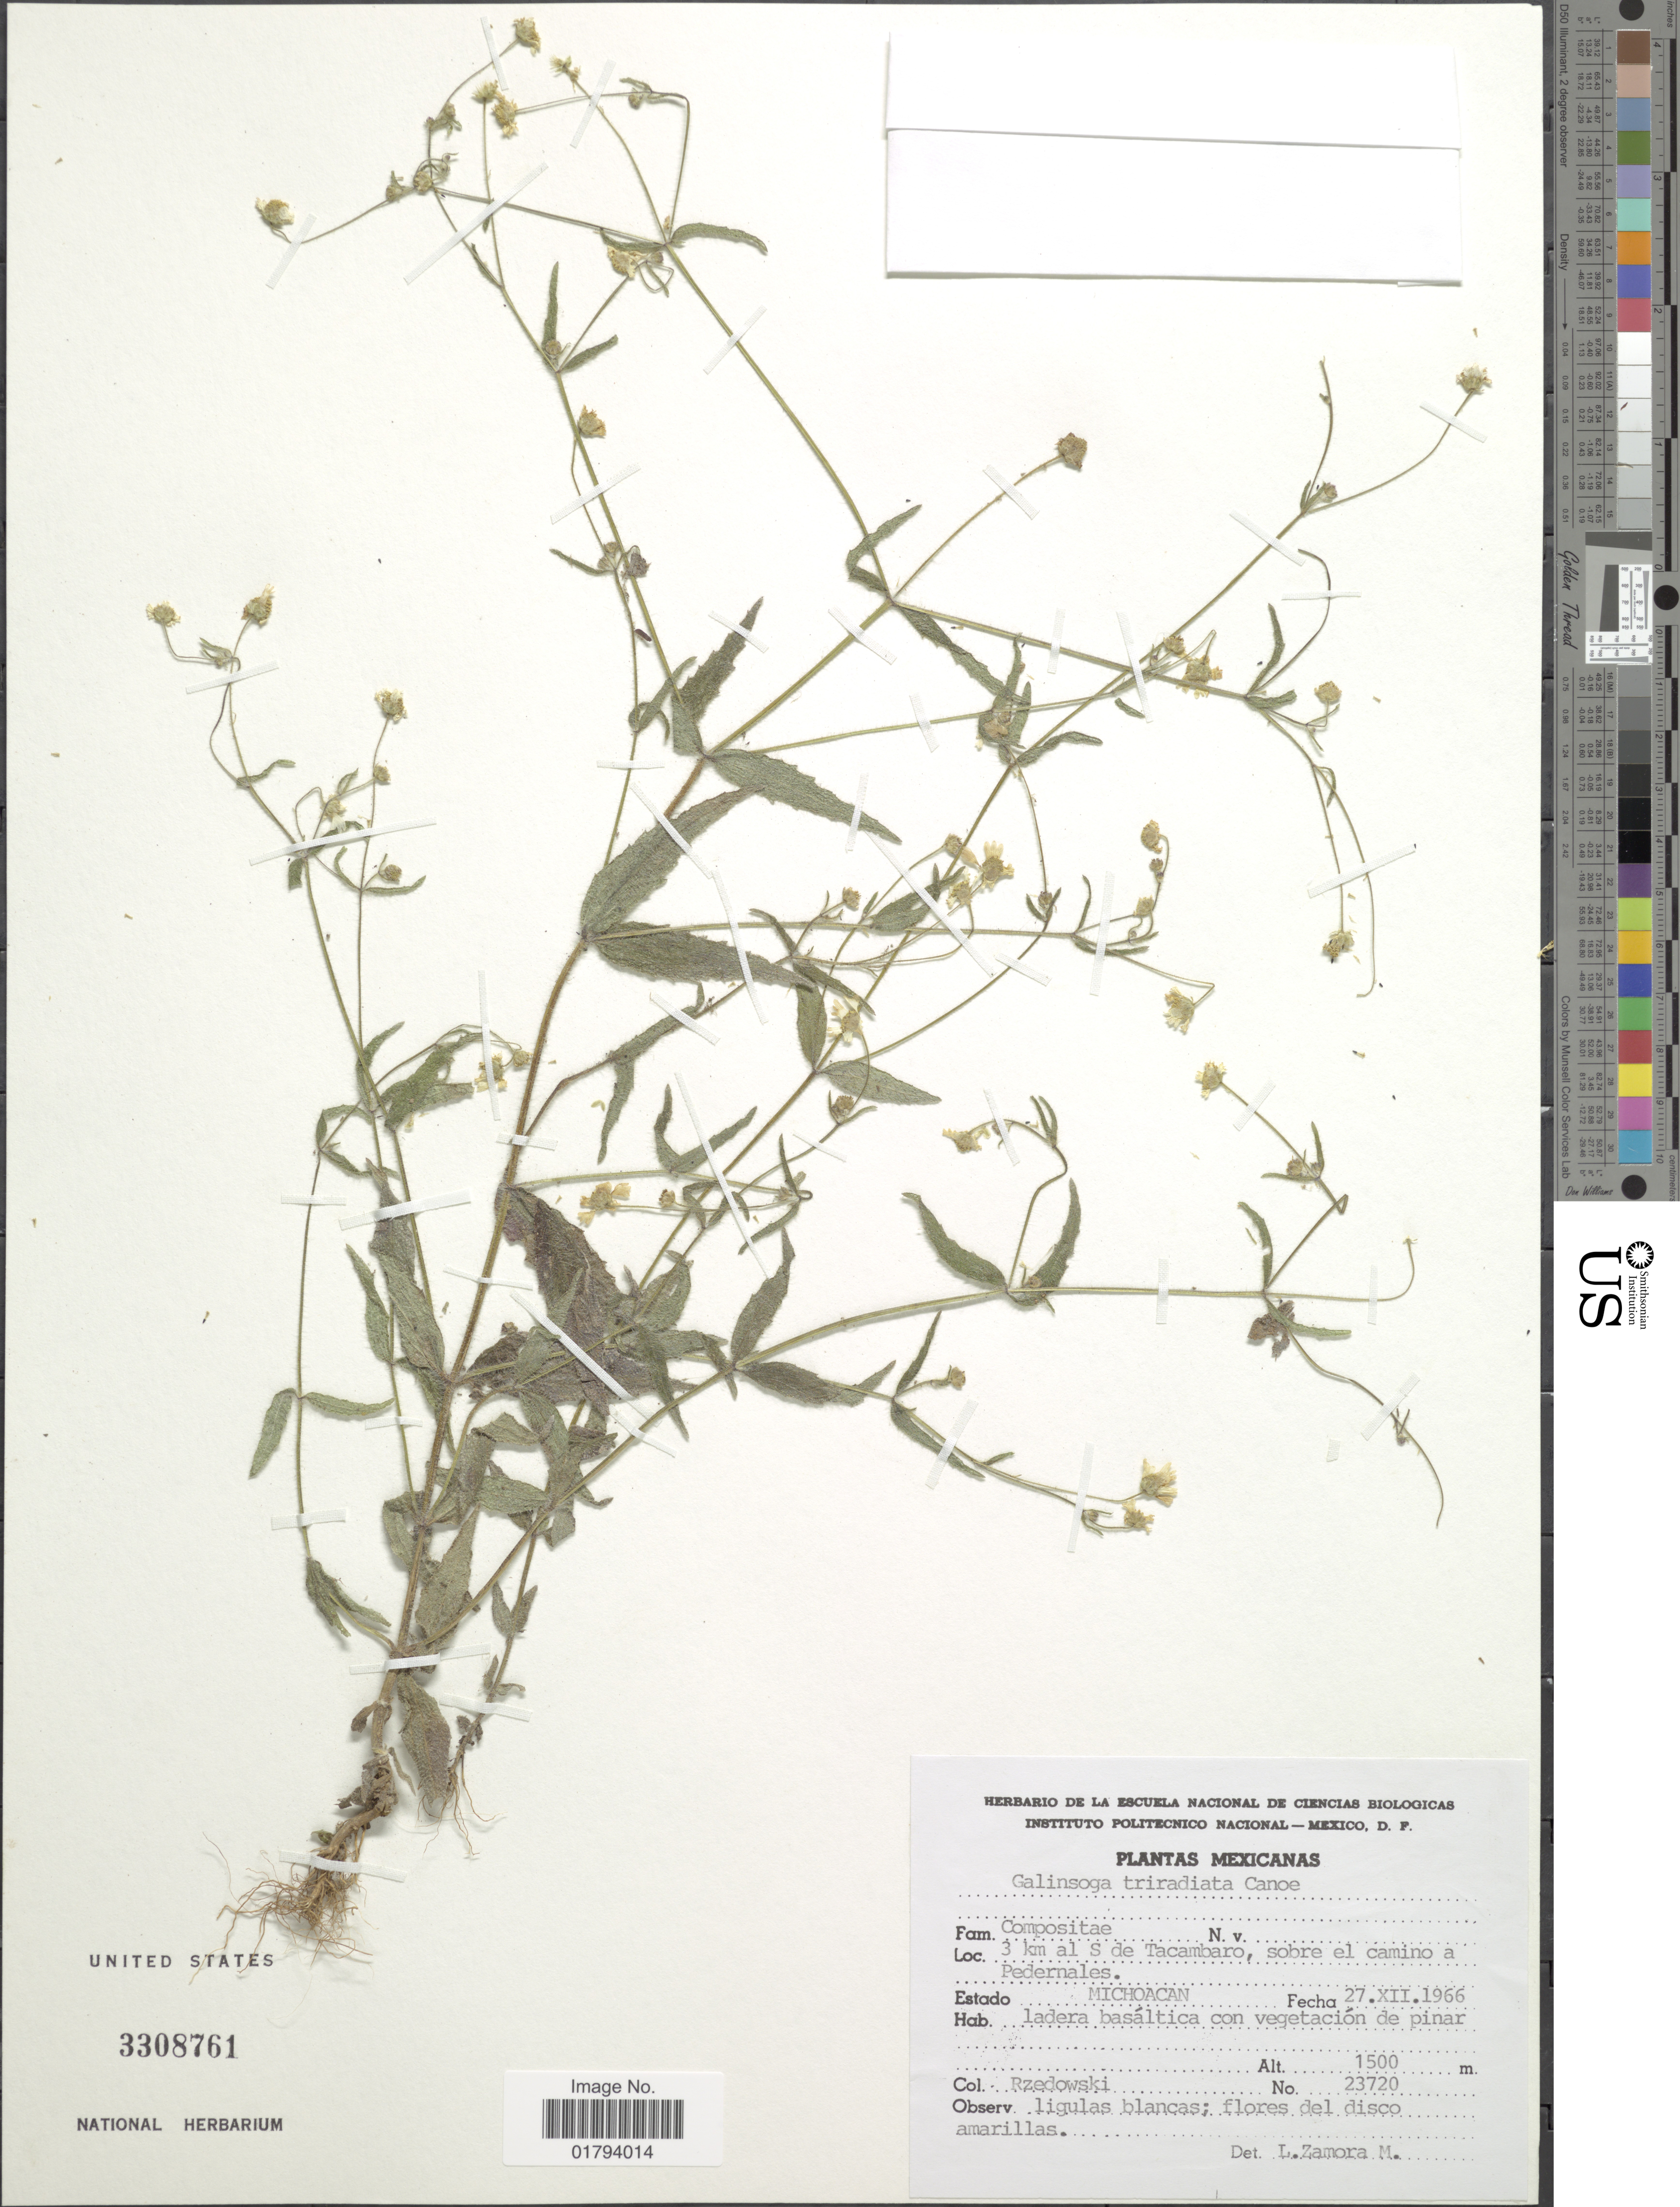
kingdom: Plantae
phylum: Tracheophyta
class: Magnoliopsida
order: Asterales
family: Asteraceae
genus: Galinsoga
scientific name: Galinsoga triradiata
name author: Canne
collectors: Rzedowski, --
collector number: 23720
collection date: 1966-12-27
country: Mexico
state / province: Michoacán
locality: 3 km al S de Tacambaro, sobre el camino a Pedernales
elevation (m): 1500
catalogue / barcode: US 3308761